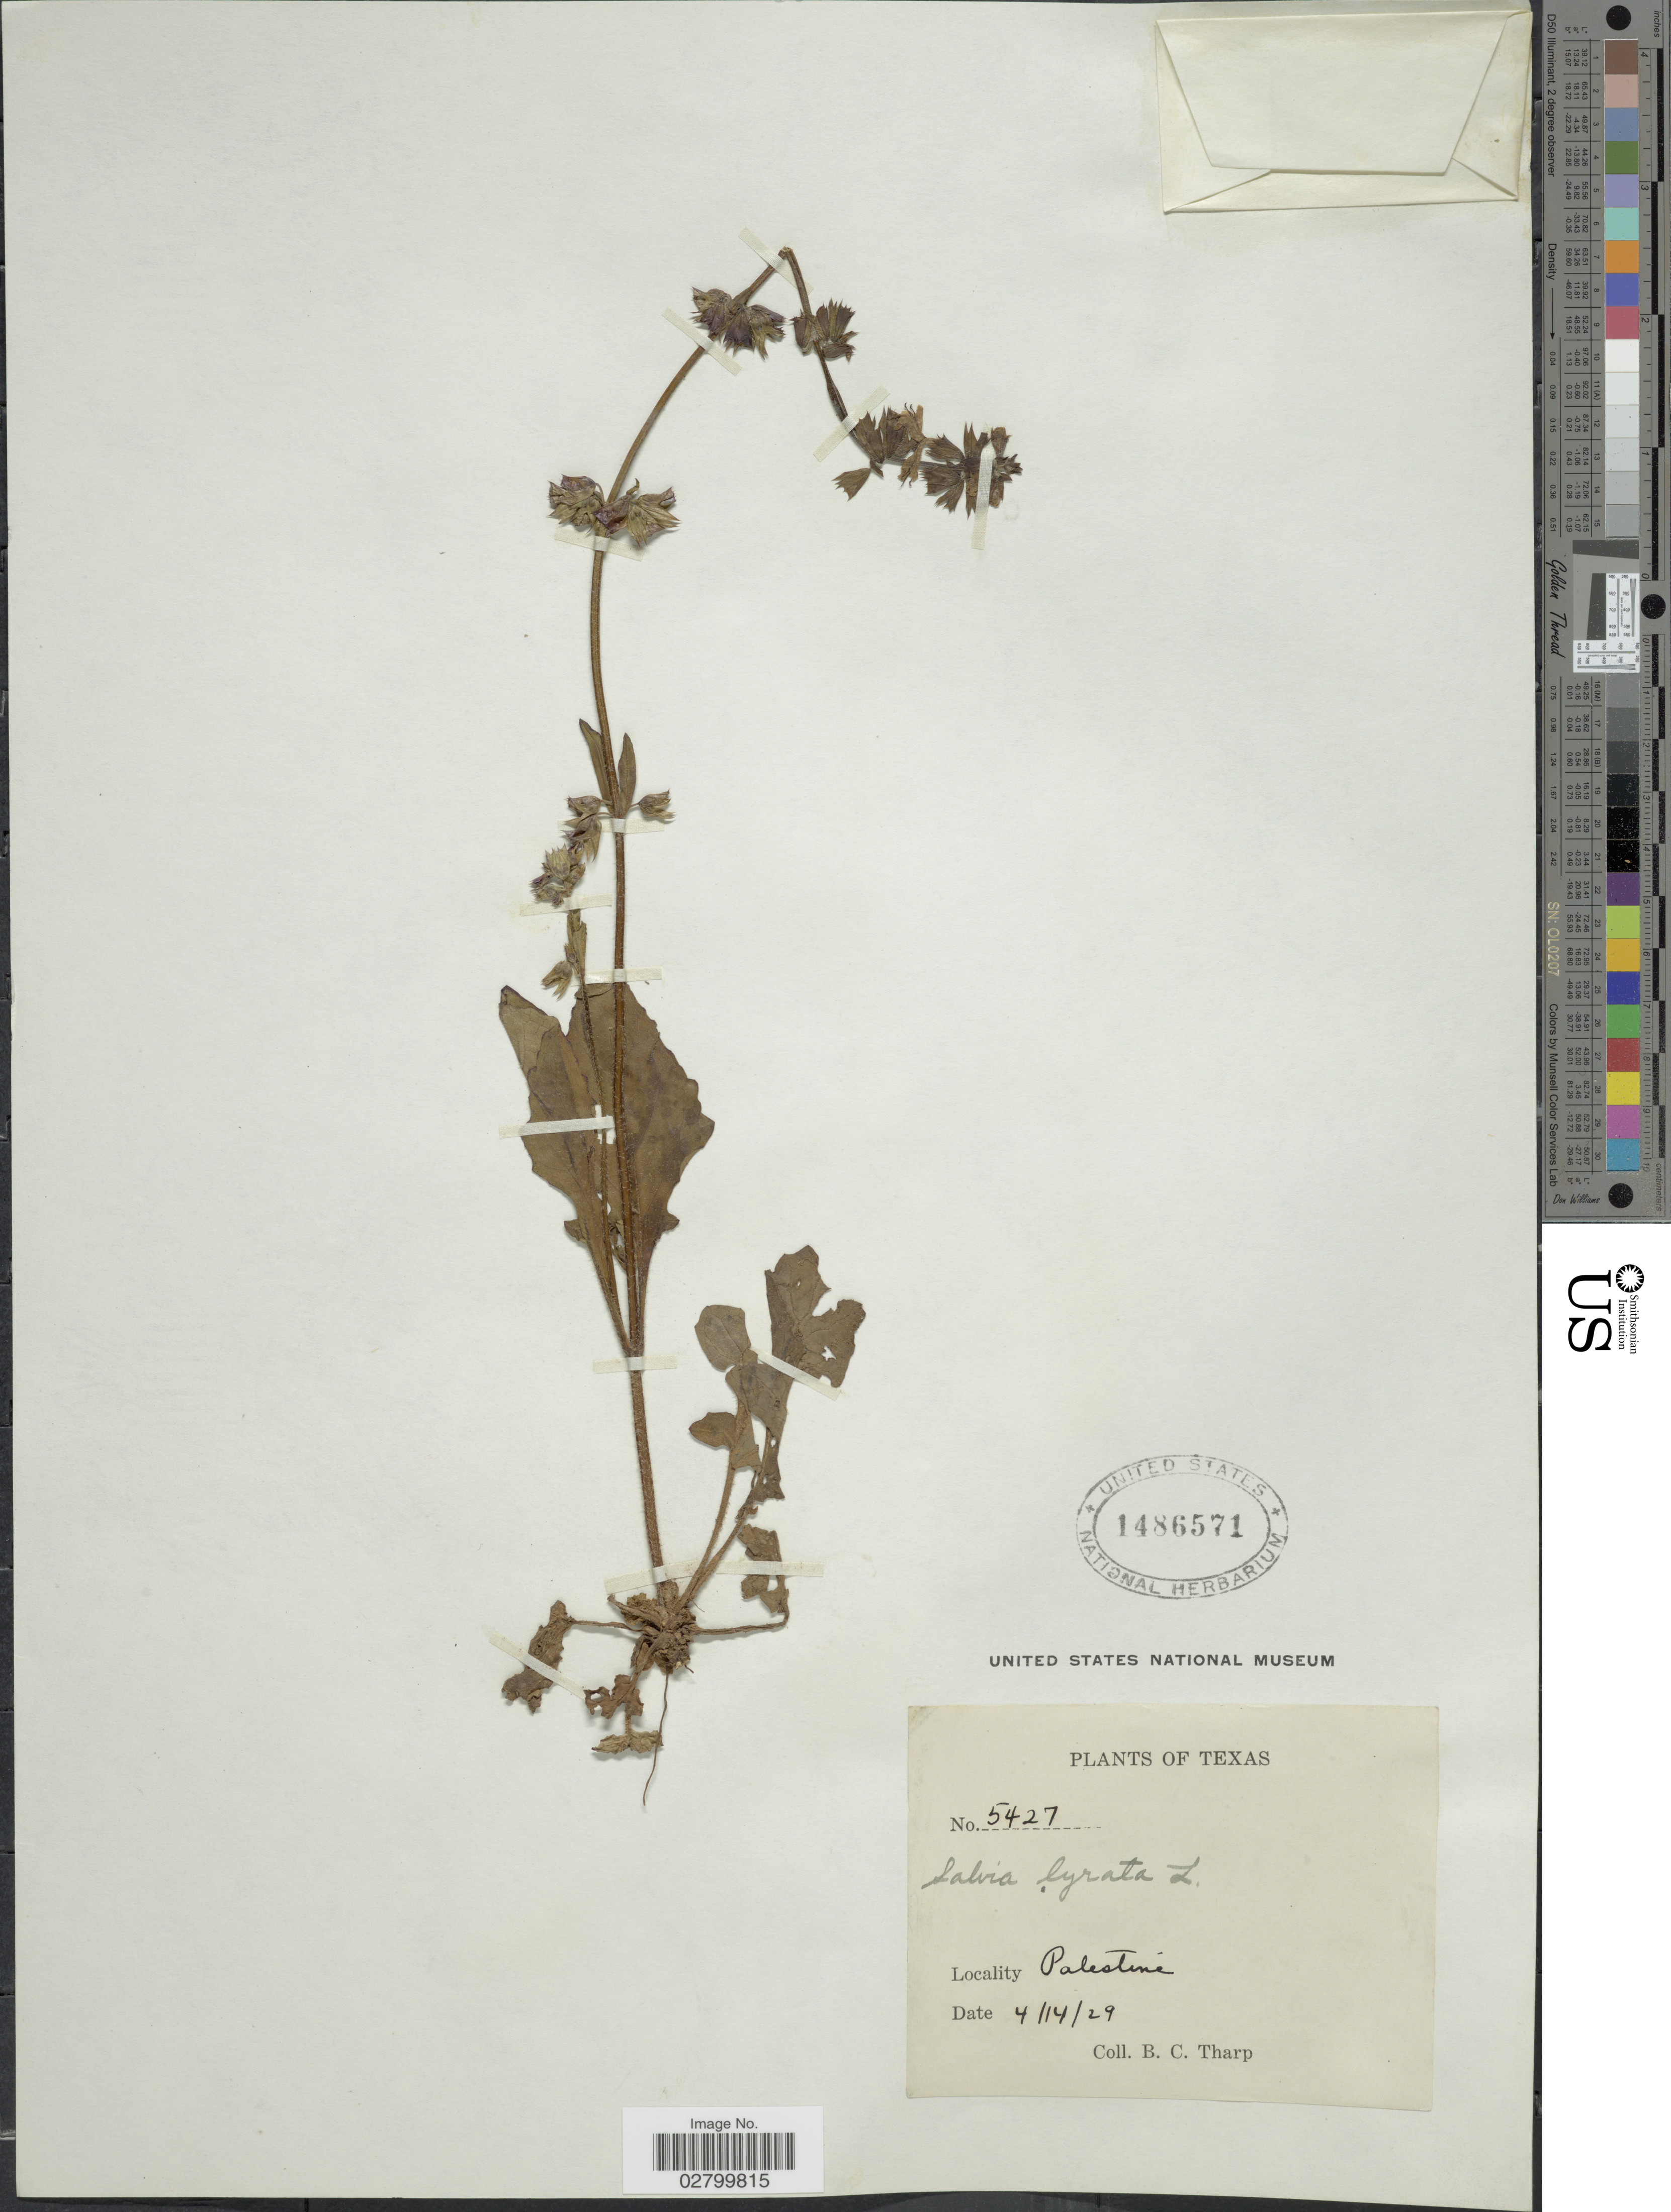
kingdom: Plantae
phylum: Tracheophyta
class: Magnoliopsida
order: Lamiales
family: Lamiaceae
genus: Salvia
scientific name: Salvia lyrata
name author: L.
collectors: B. C. Tharp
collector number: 5427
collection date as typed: Transcribed d/m/y: 14/4/29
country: United States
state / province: Texas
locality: Palestine.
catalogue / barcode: US 1486571